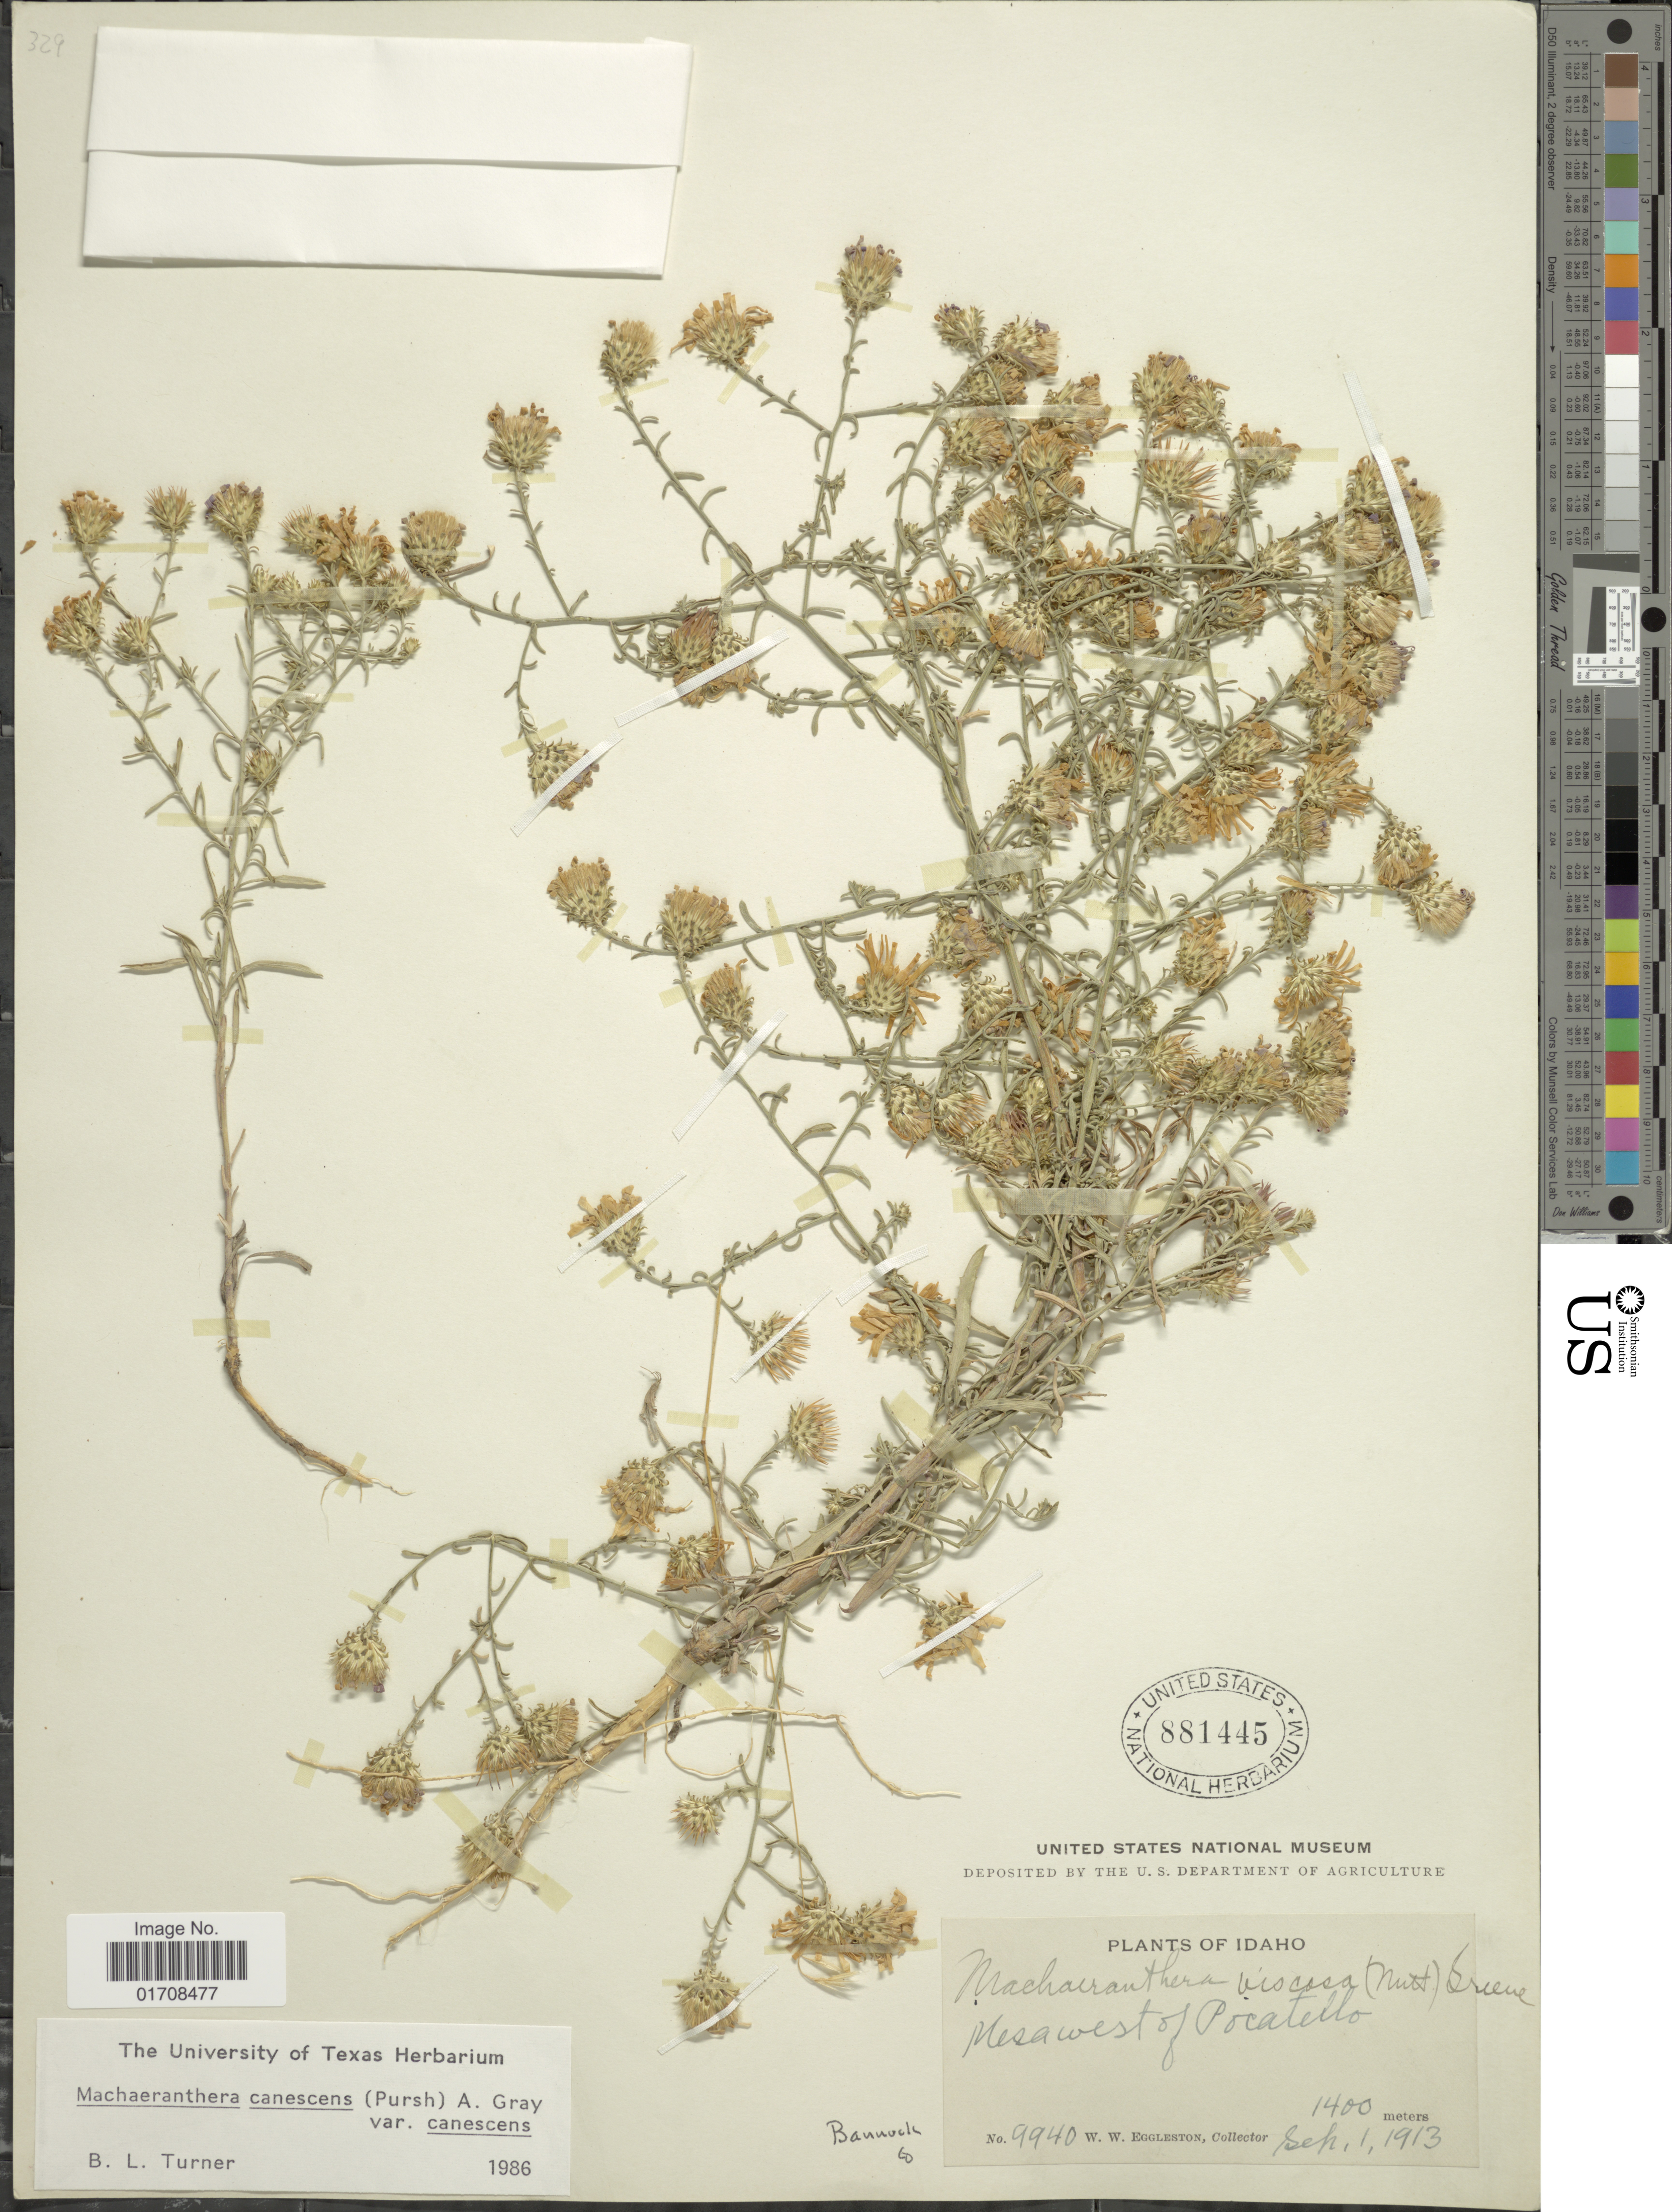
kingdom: Plantae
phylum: Tracheophyta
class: Magnoliopsida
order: Asterales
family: Asteraceae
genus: Machaeranthera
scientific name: Machaeranthera canescens var. canescens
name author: (Pursh) A. Gray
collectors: W. W. Eggleston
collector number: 9940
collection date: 1913-09-01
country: United States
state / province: Idaho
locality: Mesa west of Pocatello, Bannock Co.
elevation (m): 1400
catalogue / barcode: US 881445